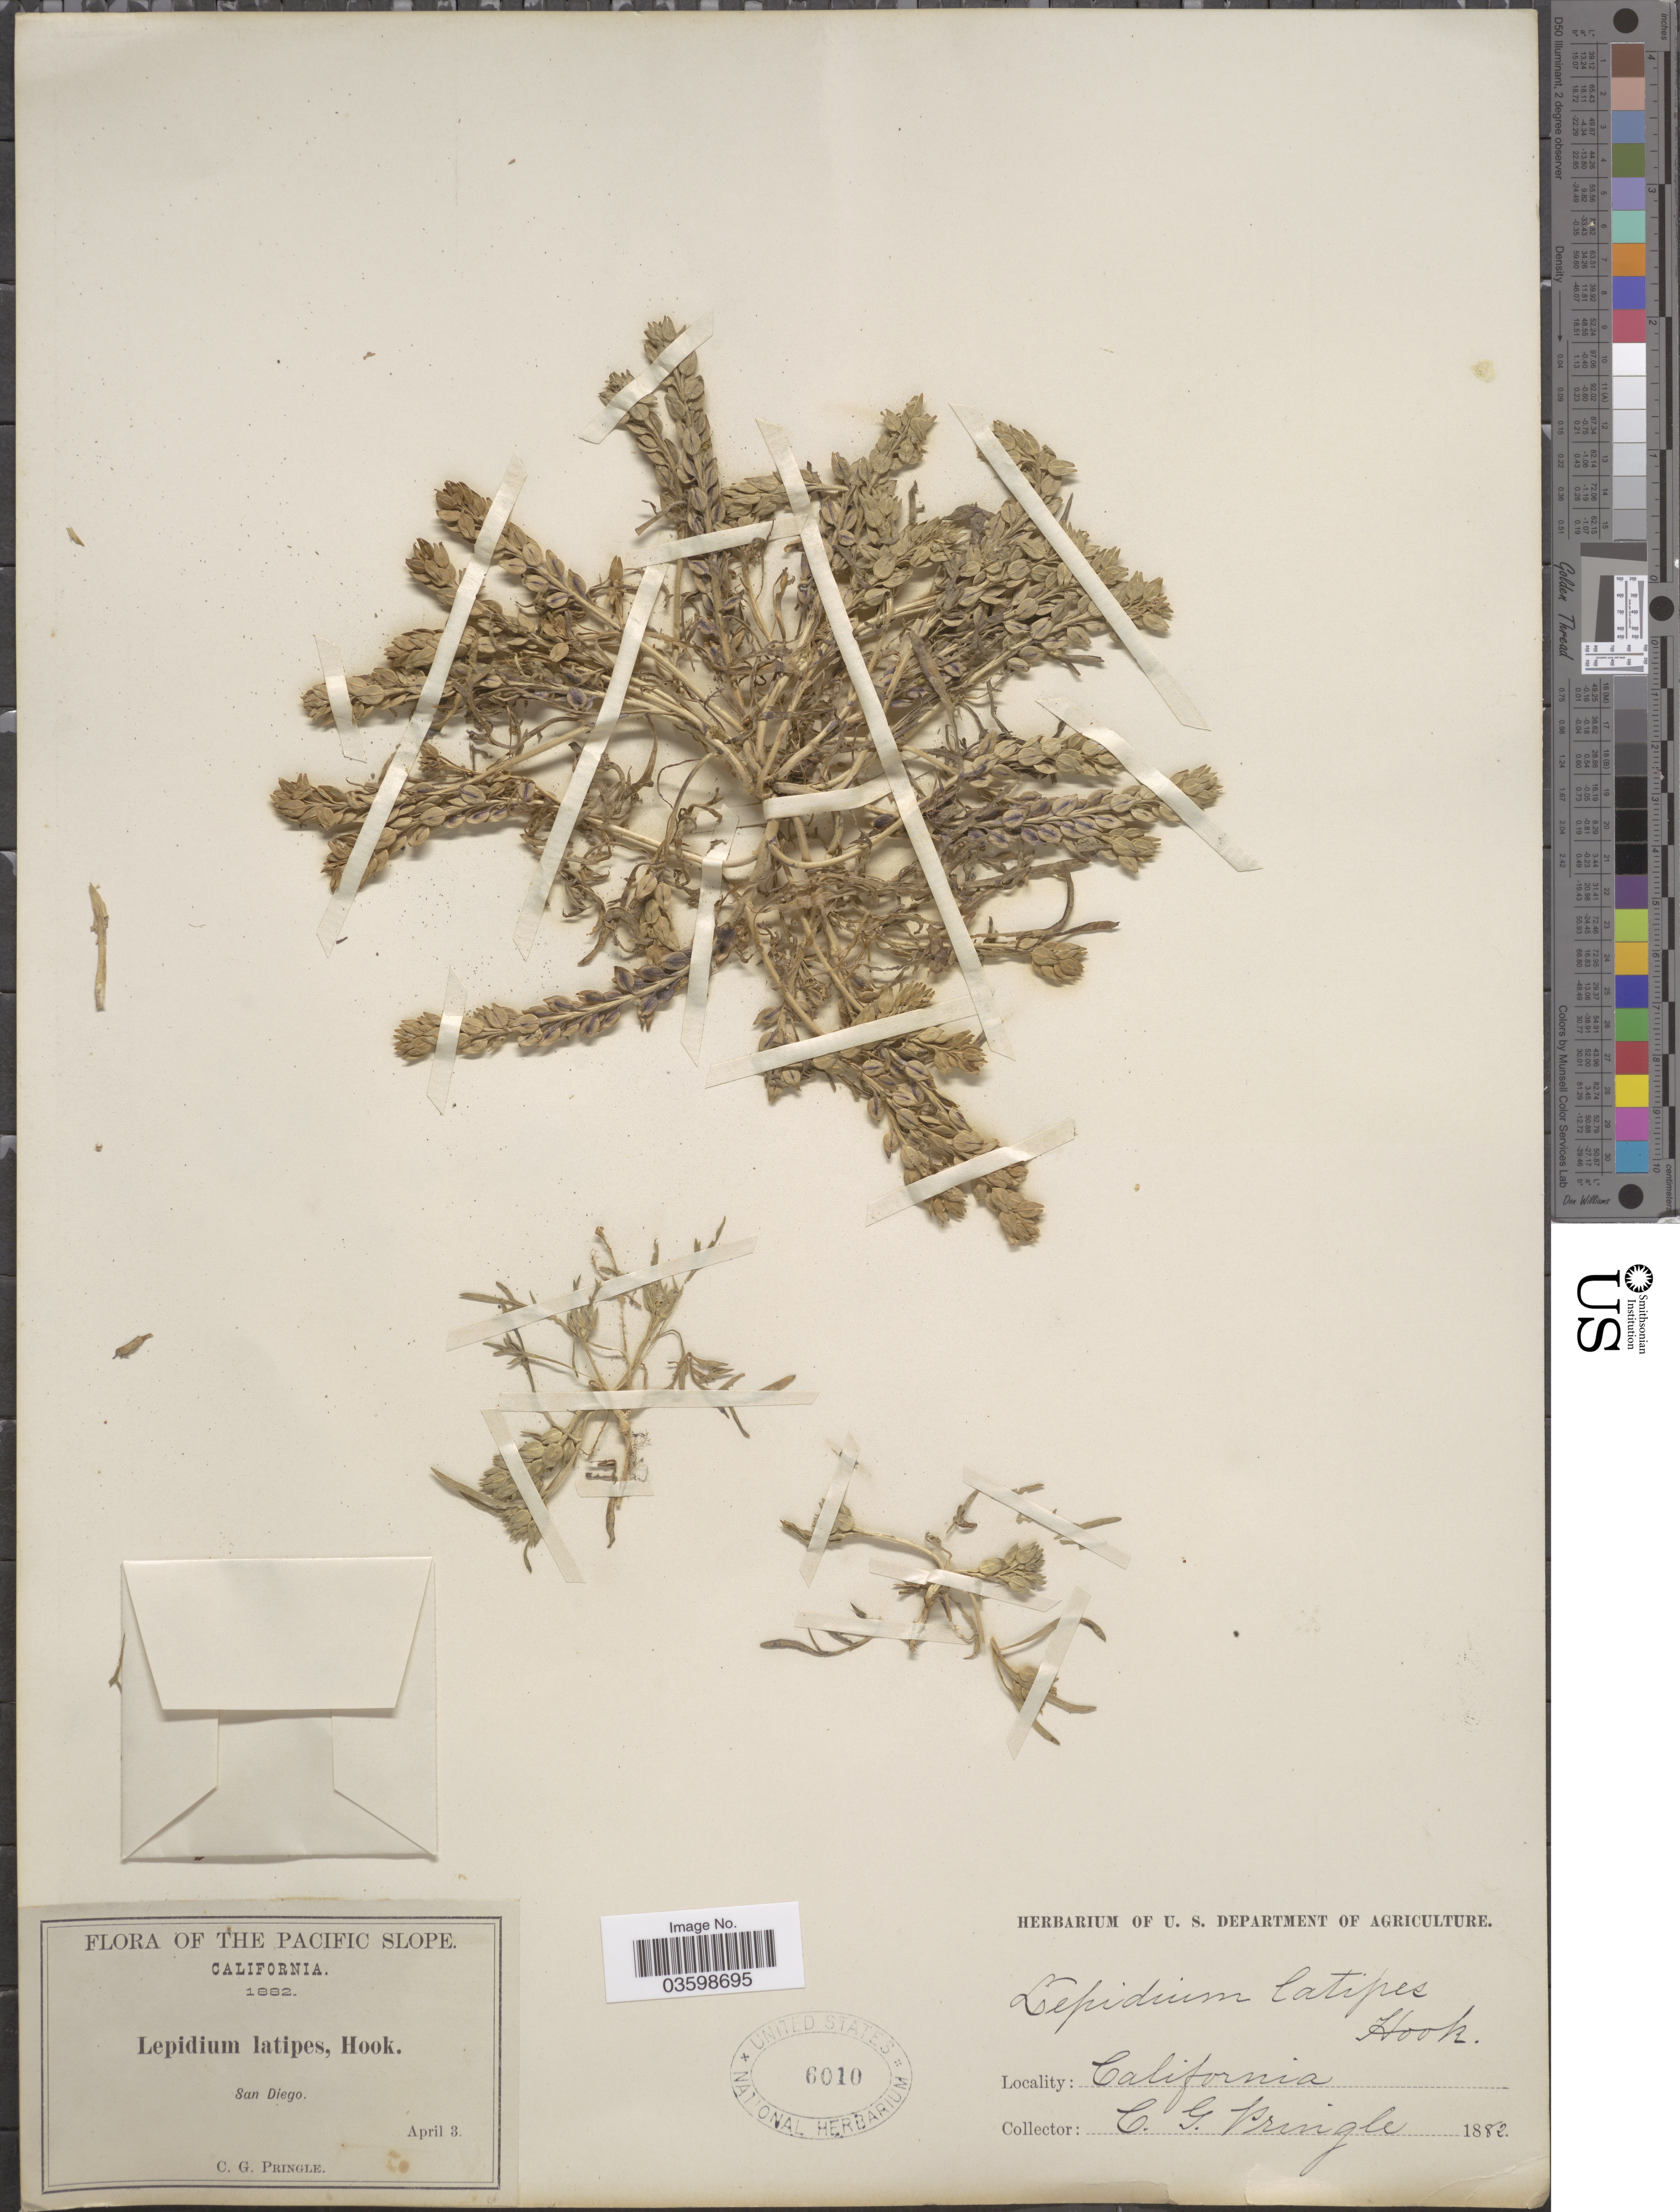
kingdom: Plantae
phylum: Tracheophyta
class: Magnoliopsida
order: Brassicales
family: Brassicaceae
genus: Lepidium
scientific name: Lepidium latipes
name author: Hook.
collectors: C. G. Pringle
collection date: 1882-04-03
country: United States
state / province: California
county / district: San Diego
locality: Pacific Slope. San Diego.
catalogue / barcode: US 6010